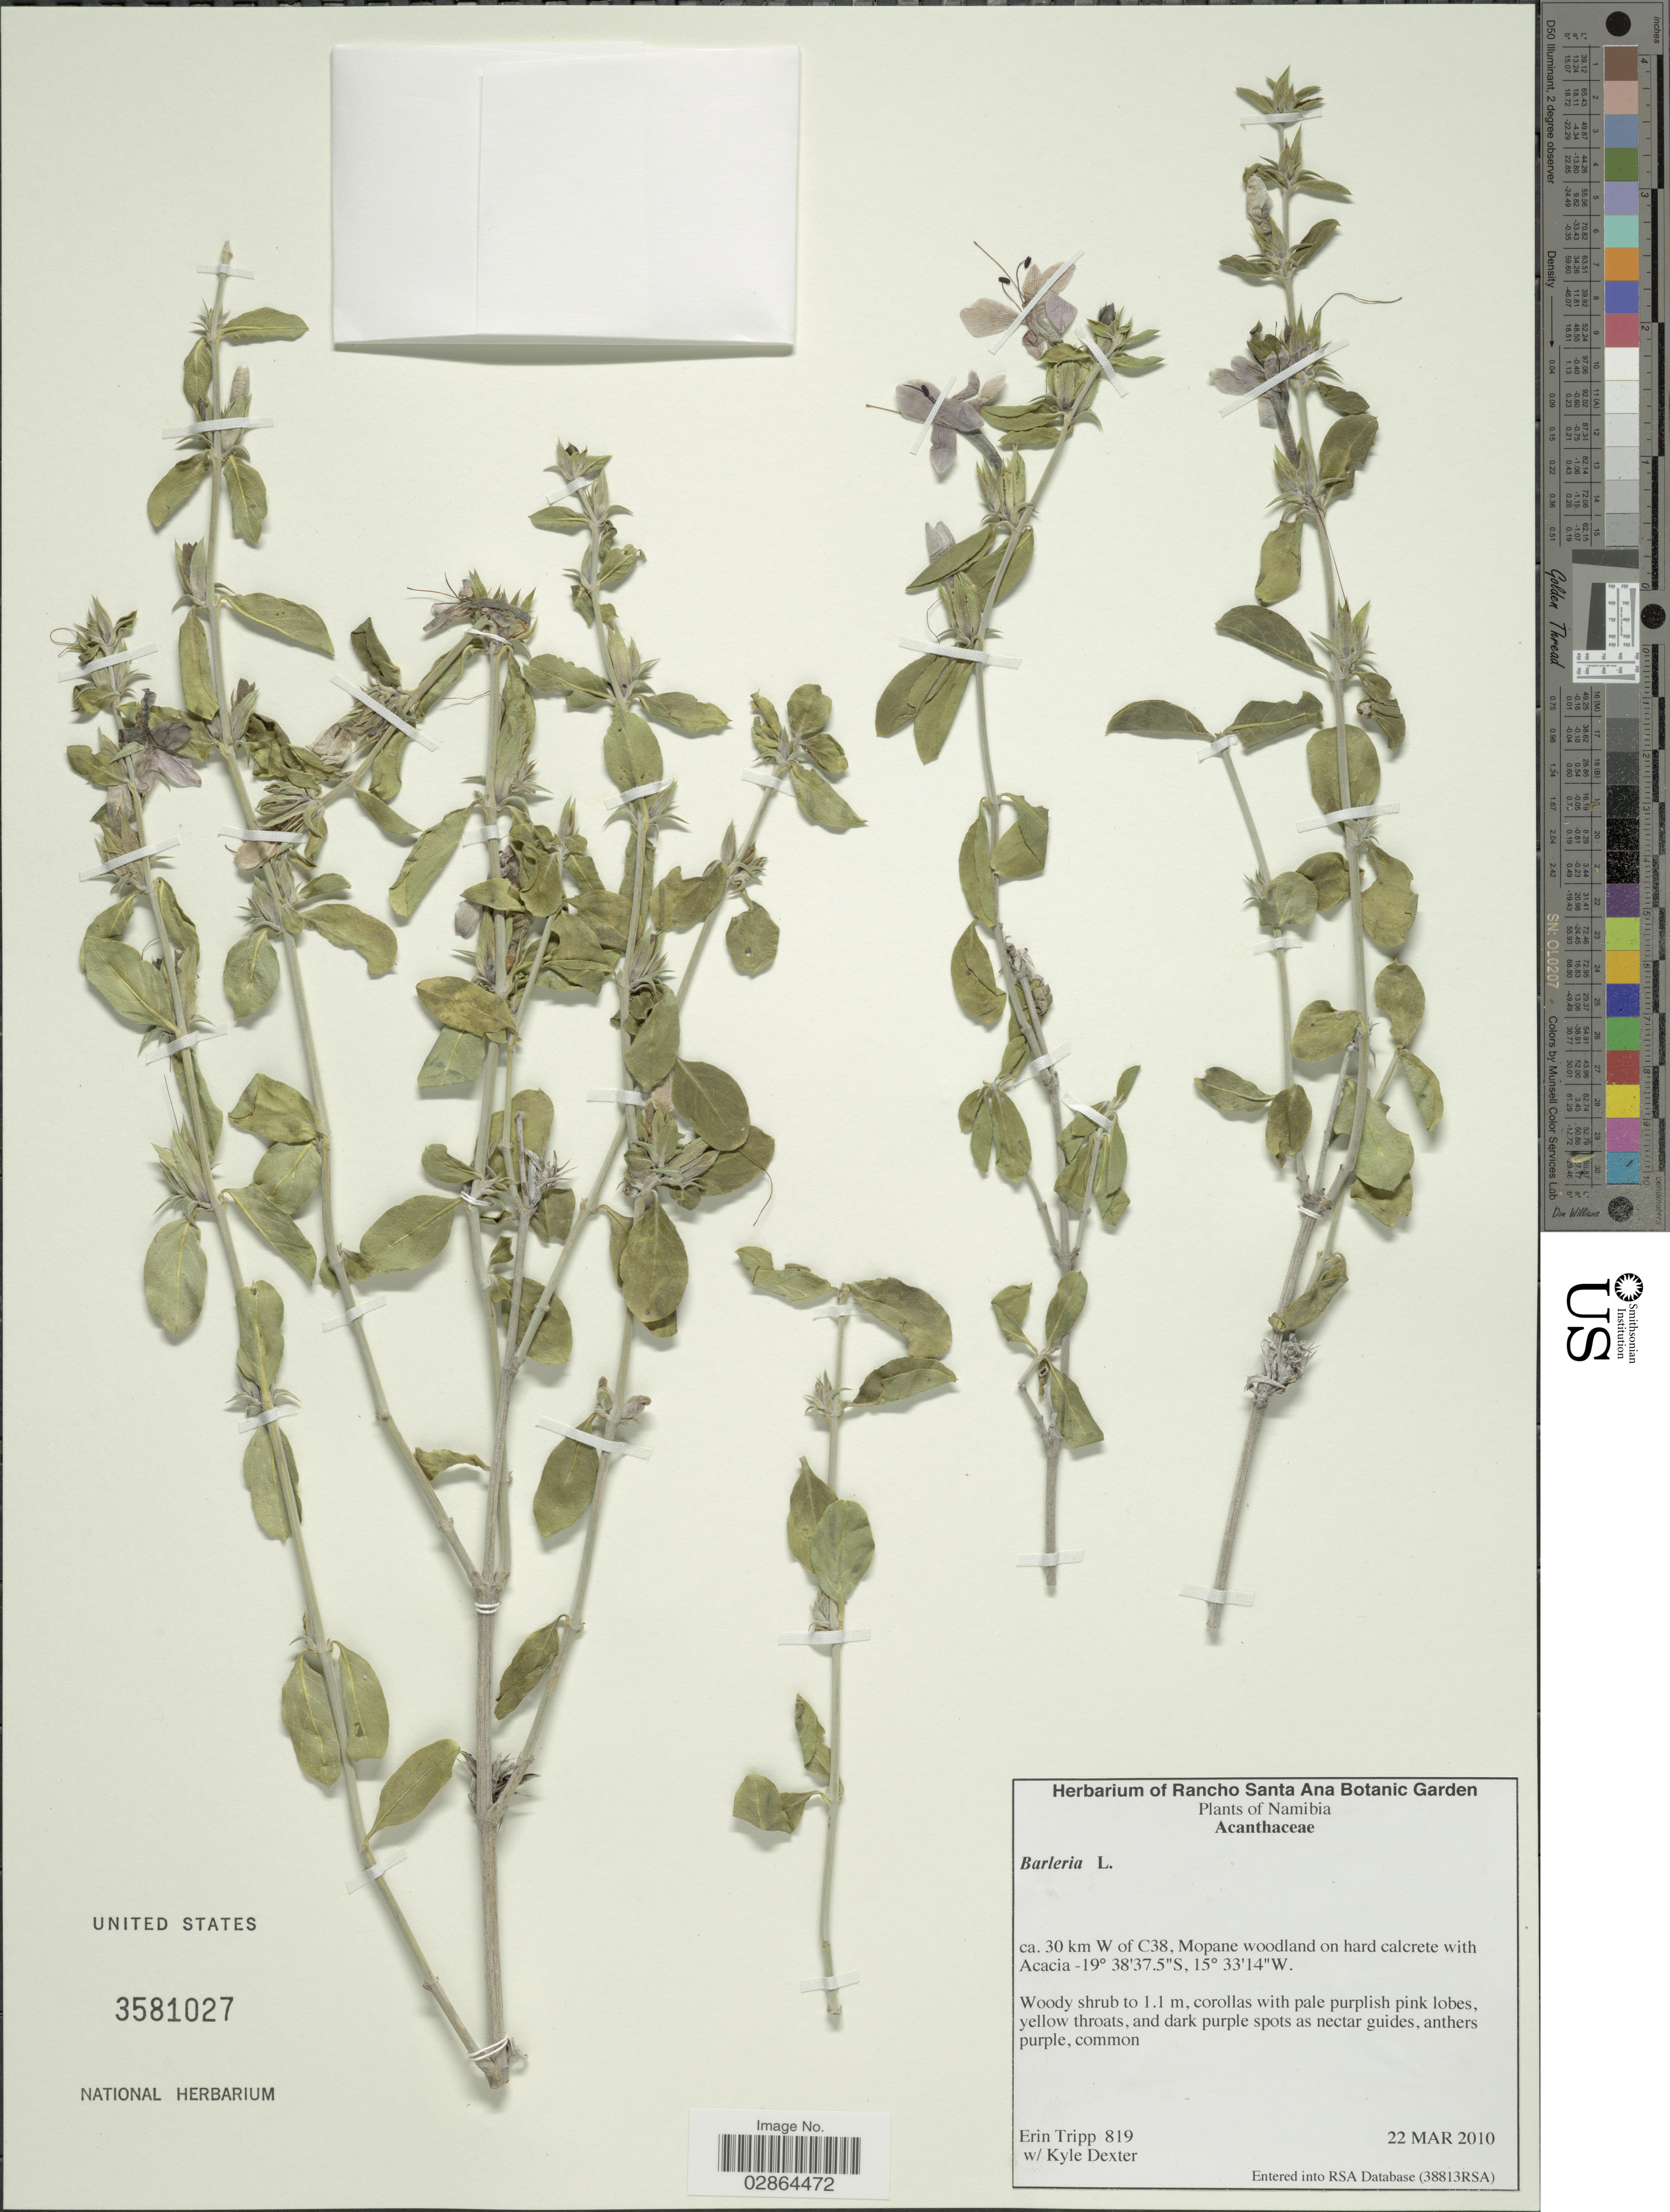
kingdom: Plantae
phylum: Tracheophyta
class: Magnoliopsida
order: Lamiales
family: Acanthaceae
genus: Barleria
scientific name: Barleria sp.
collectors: E. Tripp & K. Dexter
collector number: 819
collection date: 2010-03-22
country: Namibia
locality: Ca. 30 km W of C38.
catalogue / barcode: US 3581027